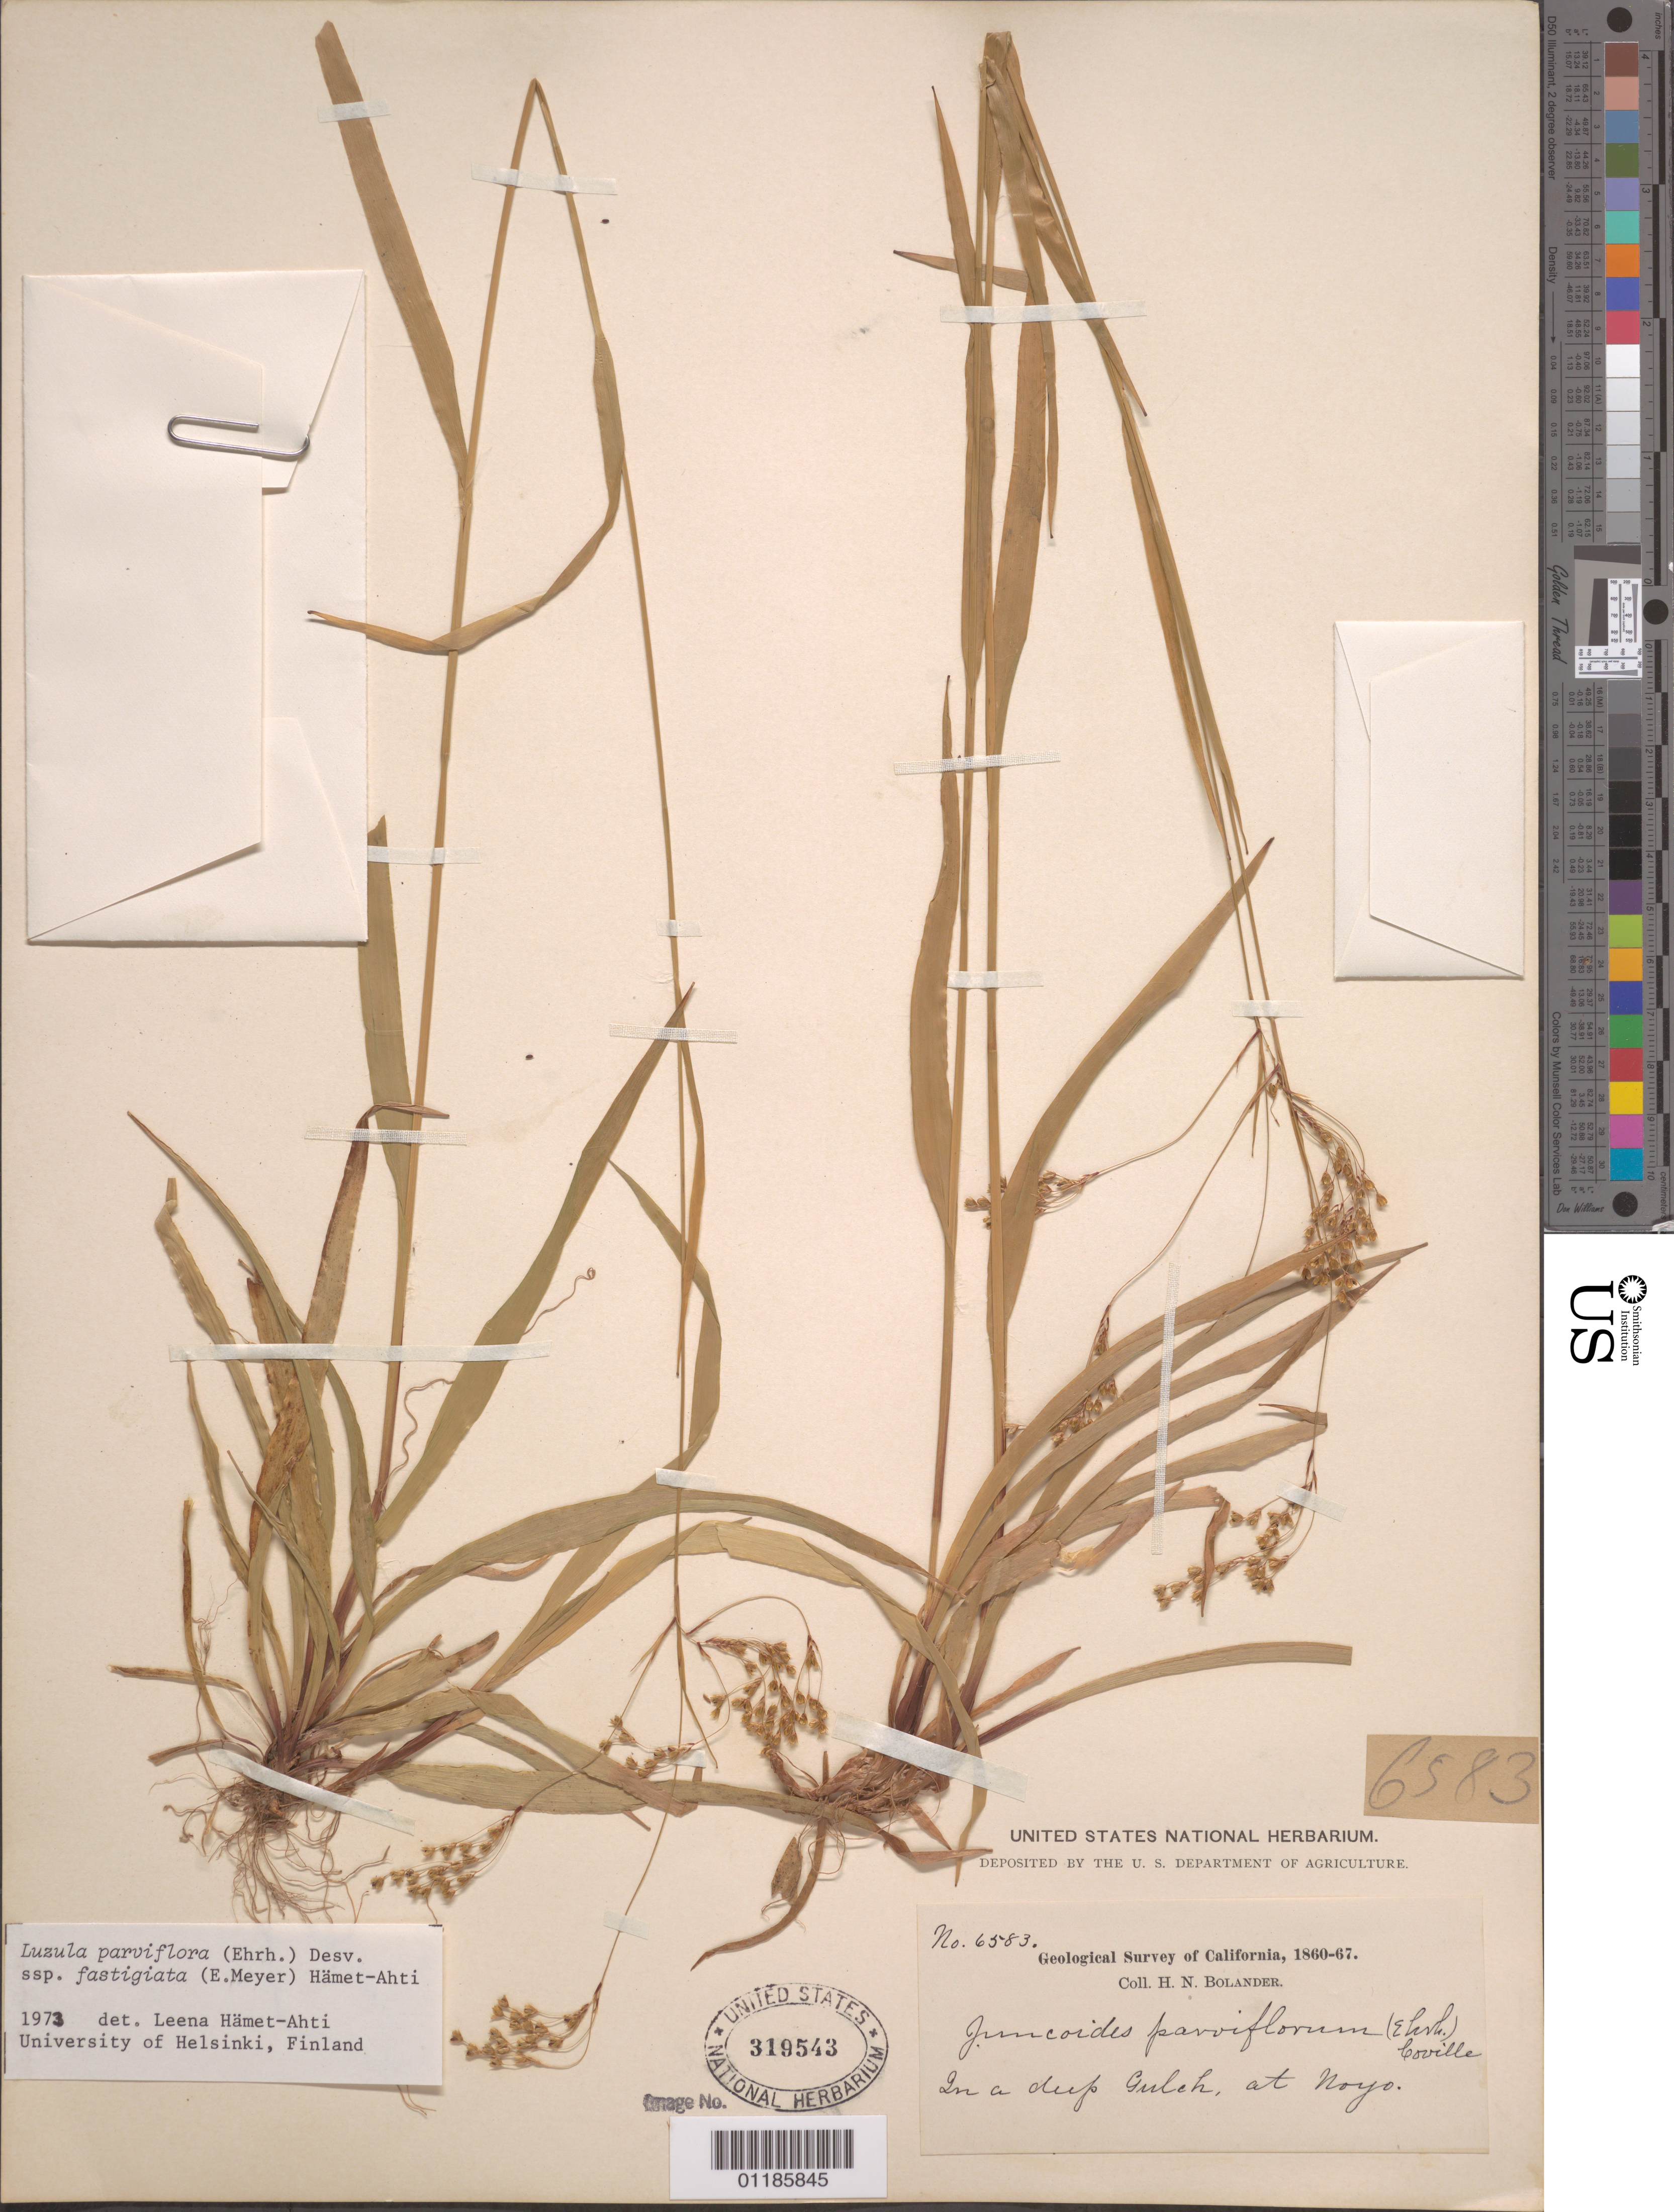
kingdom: Plantae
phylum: Tracheophyta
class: Liliopsida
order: Poales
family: Juncaceae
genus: Luzula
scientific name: Luzula parviflora subsp. fastigata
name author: (E. Mey.) Hämet-Ahti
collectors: H. Bolander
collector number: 6583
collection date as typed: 1860 to -- --- 1867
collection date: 1860/1867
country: United States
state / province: California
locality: In a deep Gulch, at Noyo.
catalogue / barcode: US 319543